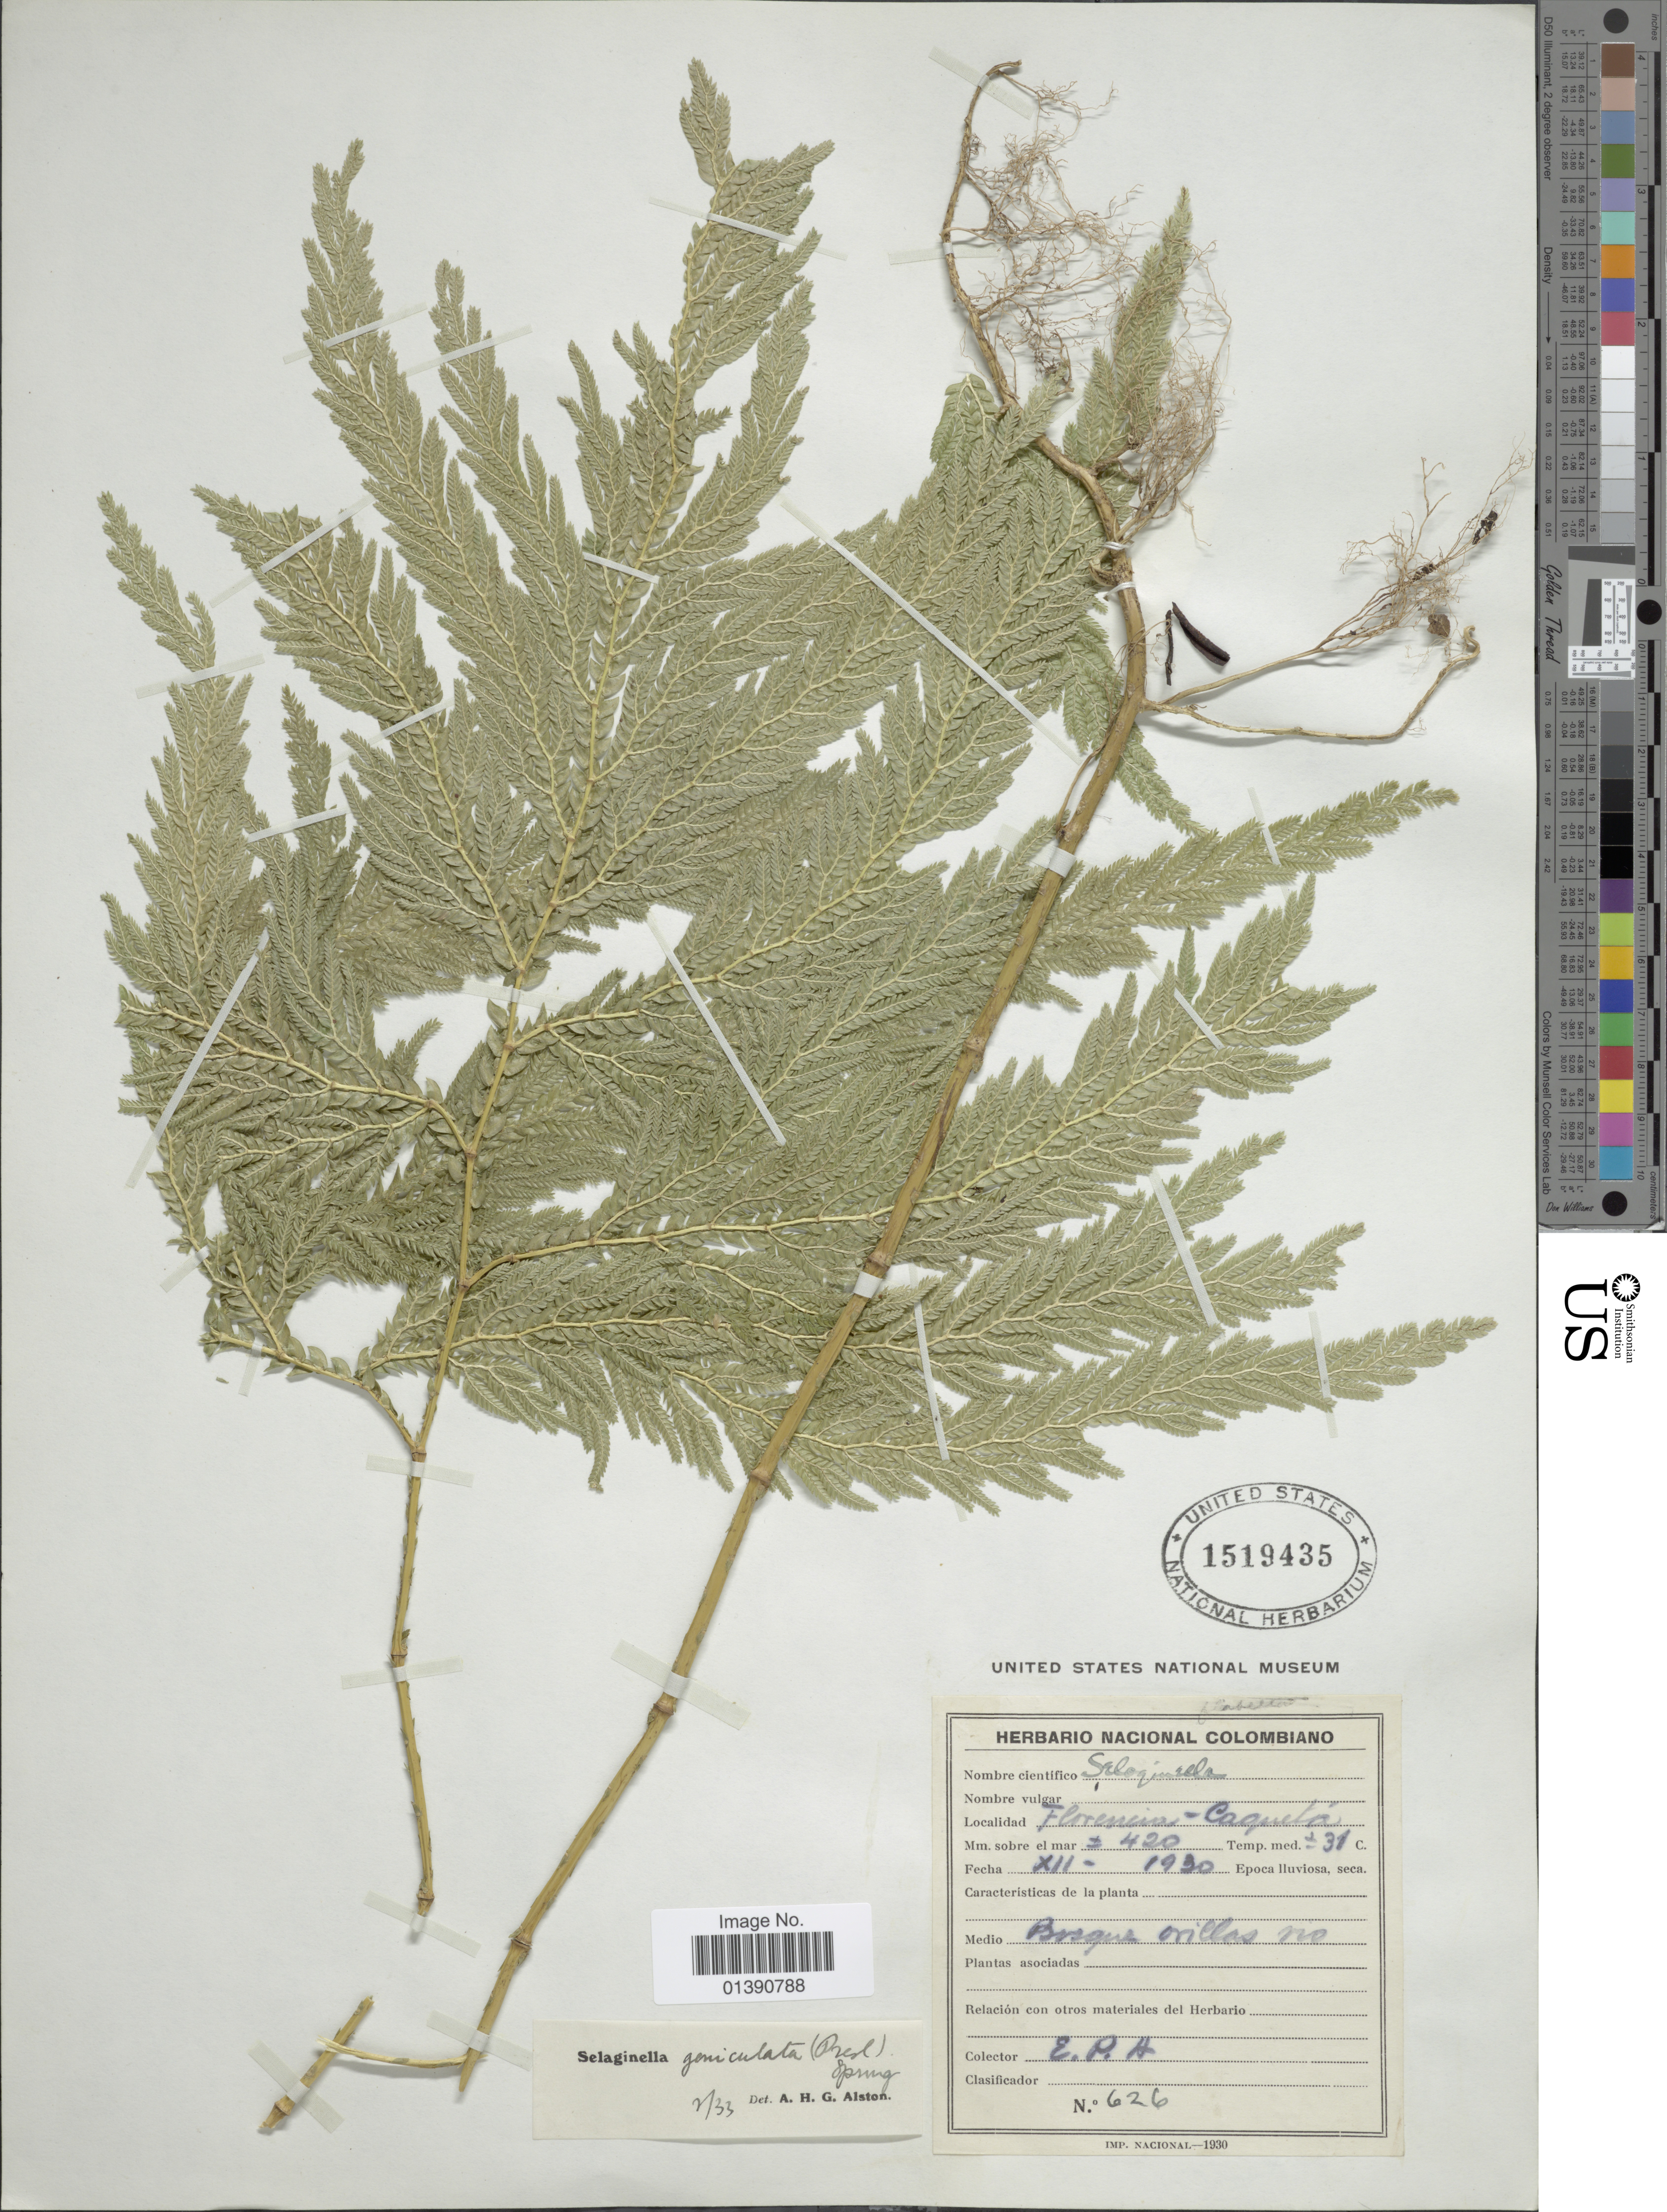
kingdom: Plantae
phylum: Tracheophyta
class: Lycopodiopsida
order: Selaginellales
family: Selaginellaceae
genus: Selaginella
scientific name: Selaginella geniculata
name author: (C. Presl) Spring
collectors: E. P. A.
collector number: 626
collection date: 1930-12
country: Colombia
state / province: Caquetá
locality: Florencia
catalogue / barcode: US 1519435